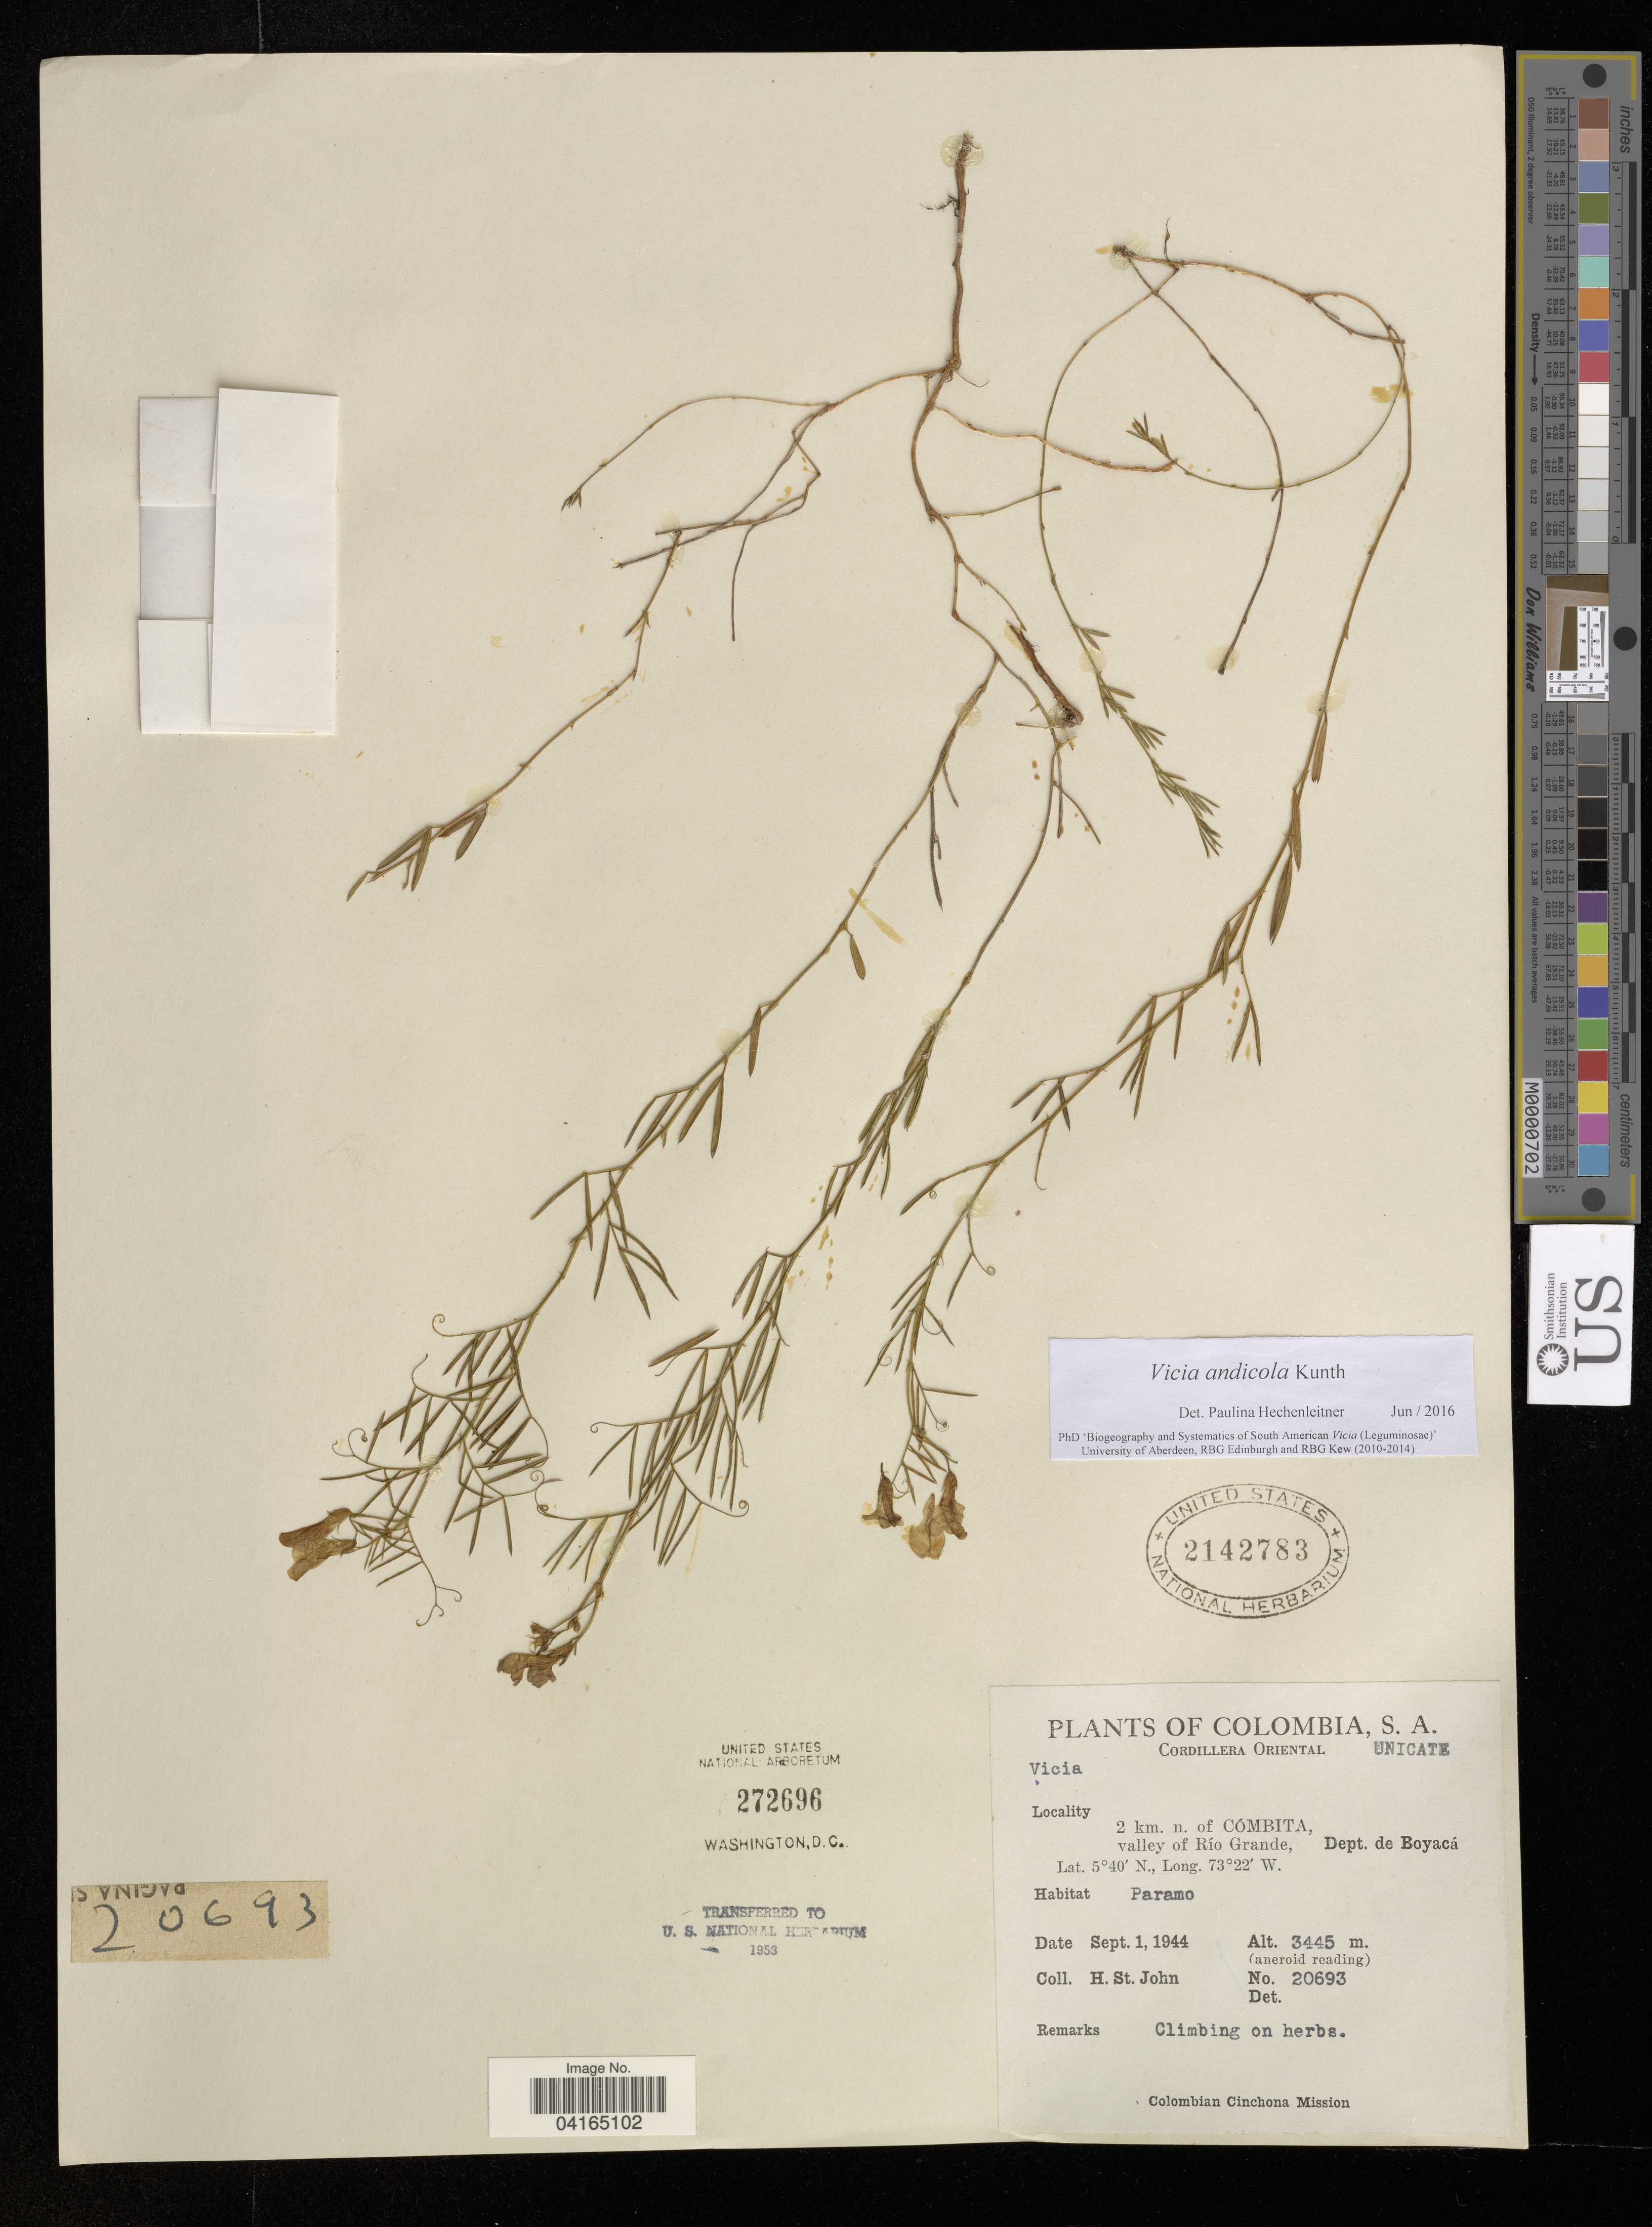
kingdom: Plantae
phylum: Tracheophyta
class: Magnoliopsida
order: Fabales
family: Fabaceae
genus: Vicia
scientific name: Vicia andicola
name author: Kunth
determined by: Hechenleitner, Paulina, RBG Edinburgh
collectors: H. St. John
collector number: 20693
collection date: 1944-09-01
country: Colombia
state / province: Boyacá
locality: Cordillera Oriental. 2 km. n. of Cómbita, valley of Río Grande, Dept. de Boyacá.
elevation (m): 3445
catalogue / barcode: US 272696